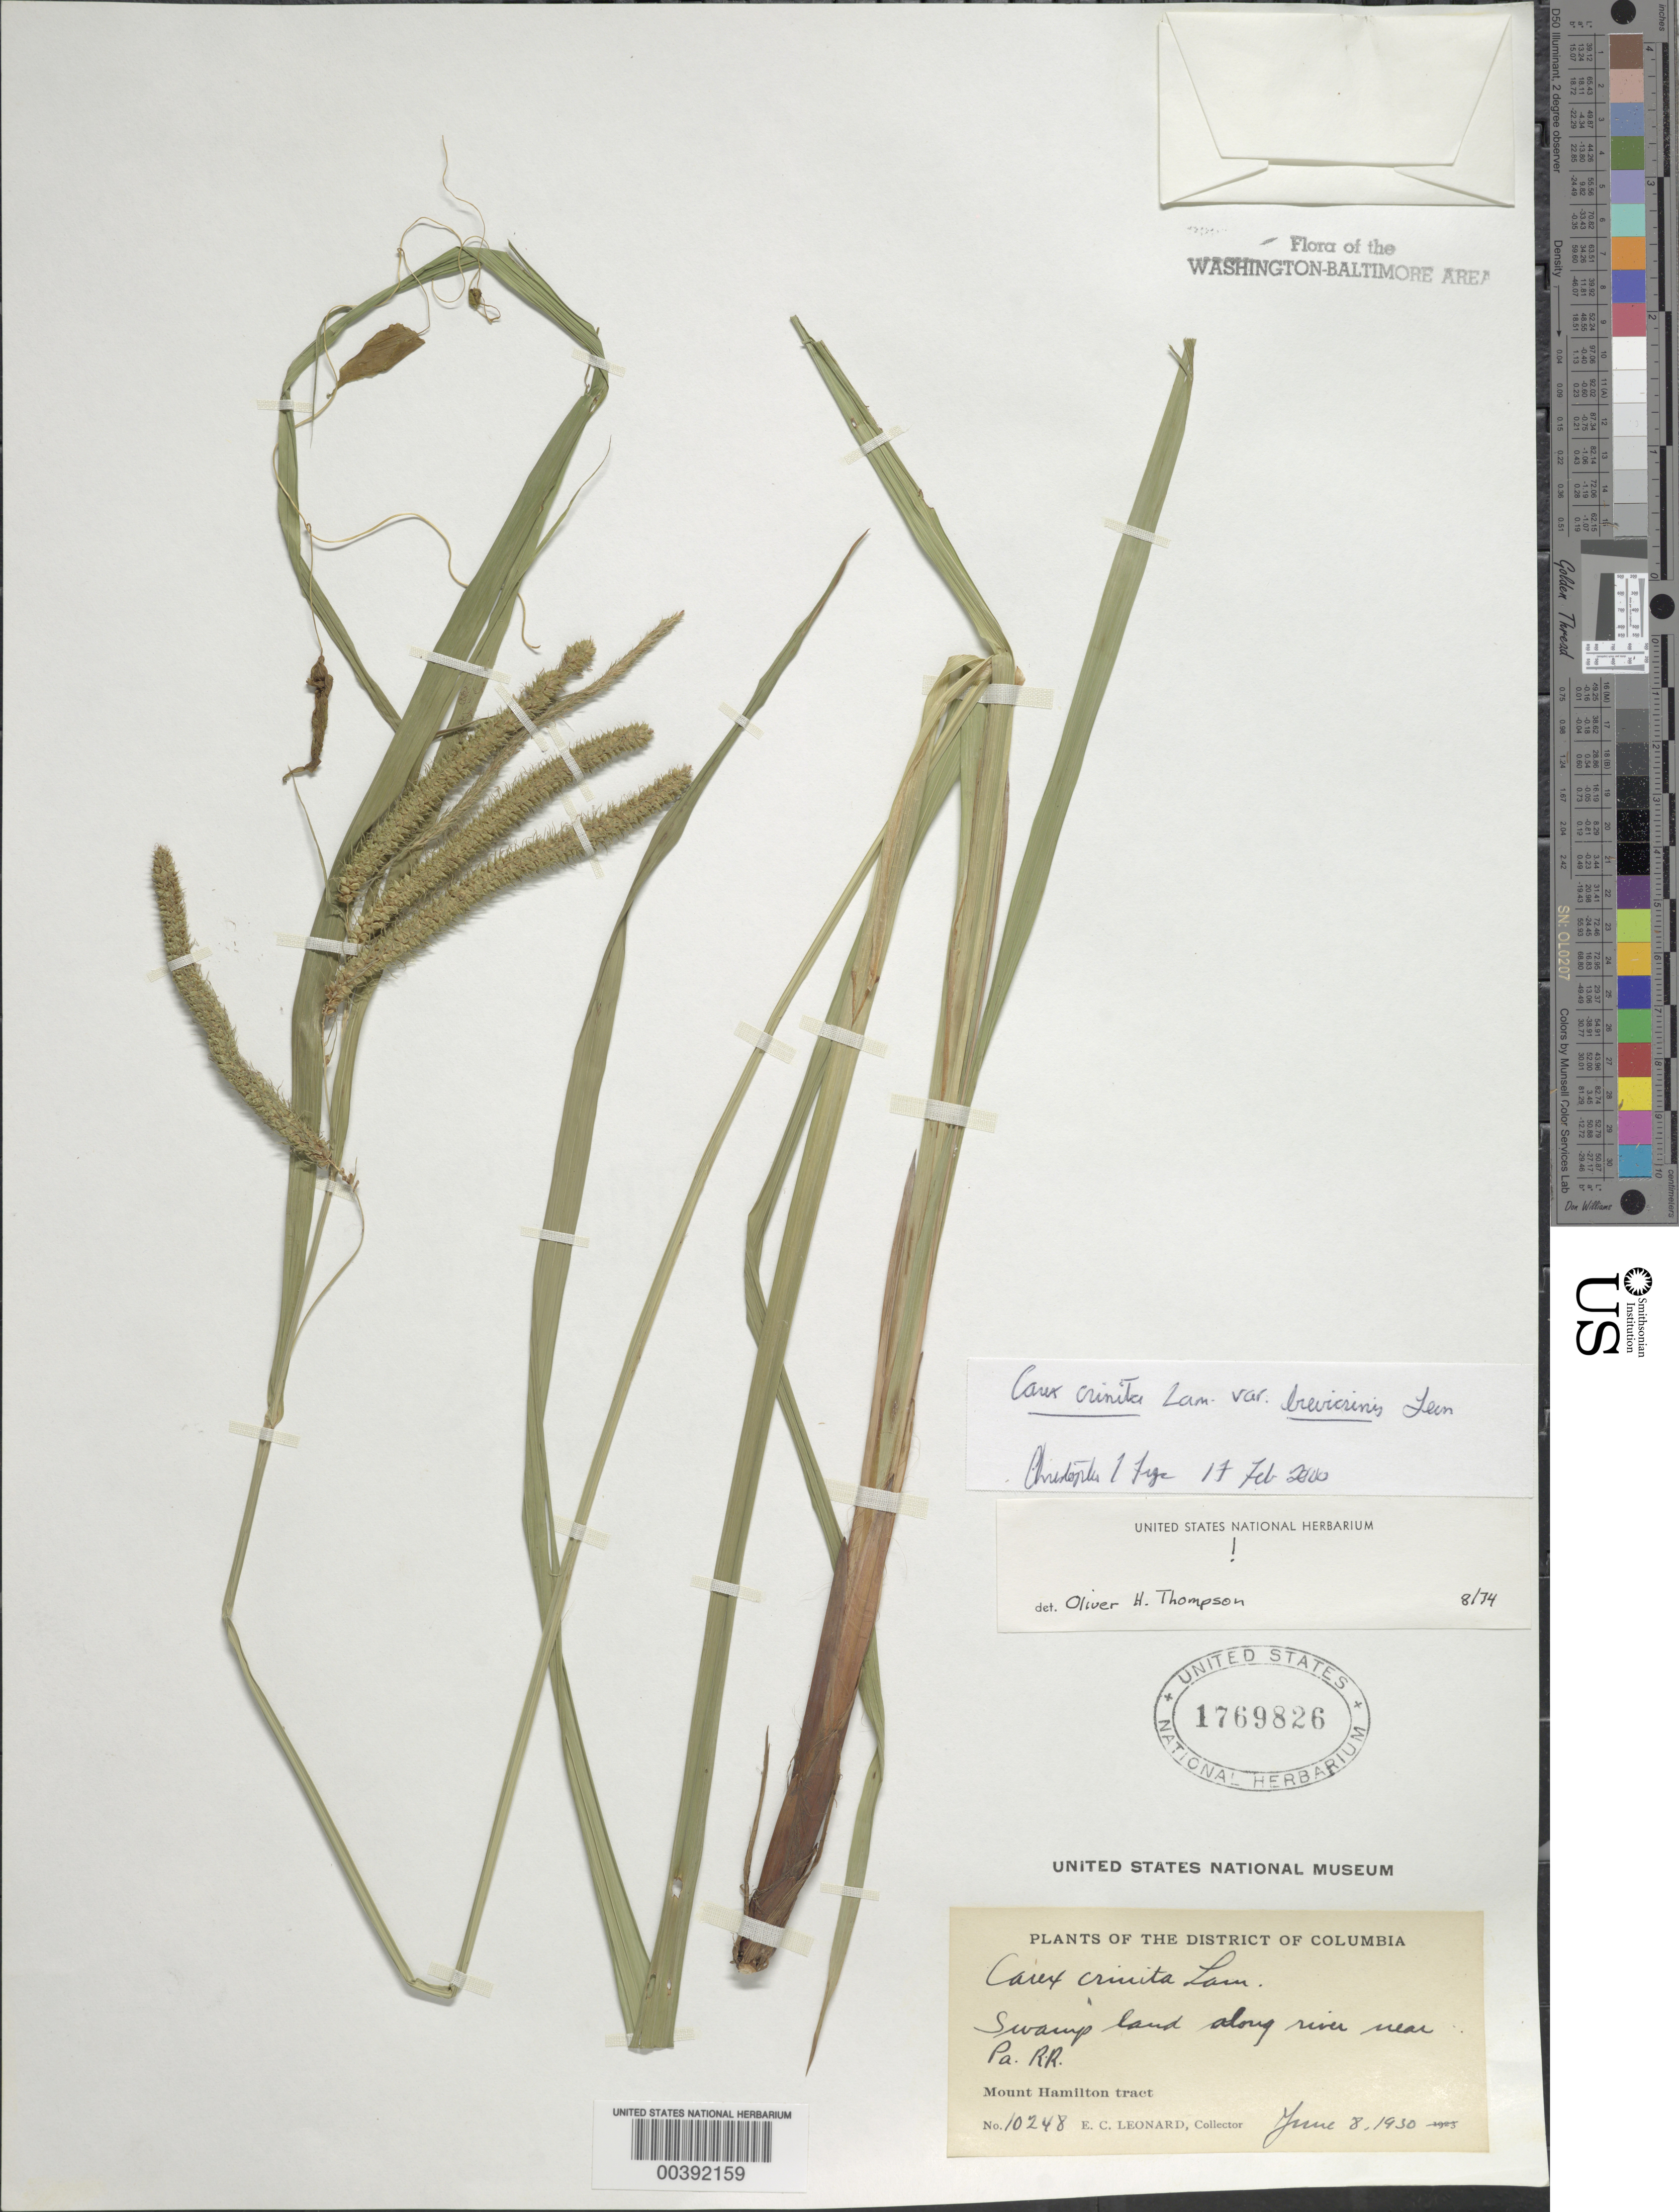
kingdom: Plantae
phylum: Tracheophyta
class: Liliopsida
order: Poales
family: Cyperaceae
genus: Carex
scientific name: Carex crinita var. brevicrinis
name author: Fernald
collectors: E. C. Leonard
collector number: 10248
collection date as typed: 08 Jun 1930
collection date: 1930-06-08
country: United States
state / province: District of Columbia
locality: Near Penn. Railroad, Mount Hamilton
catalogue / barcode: US 1769826